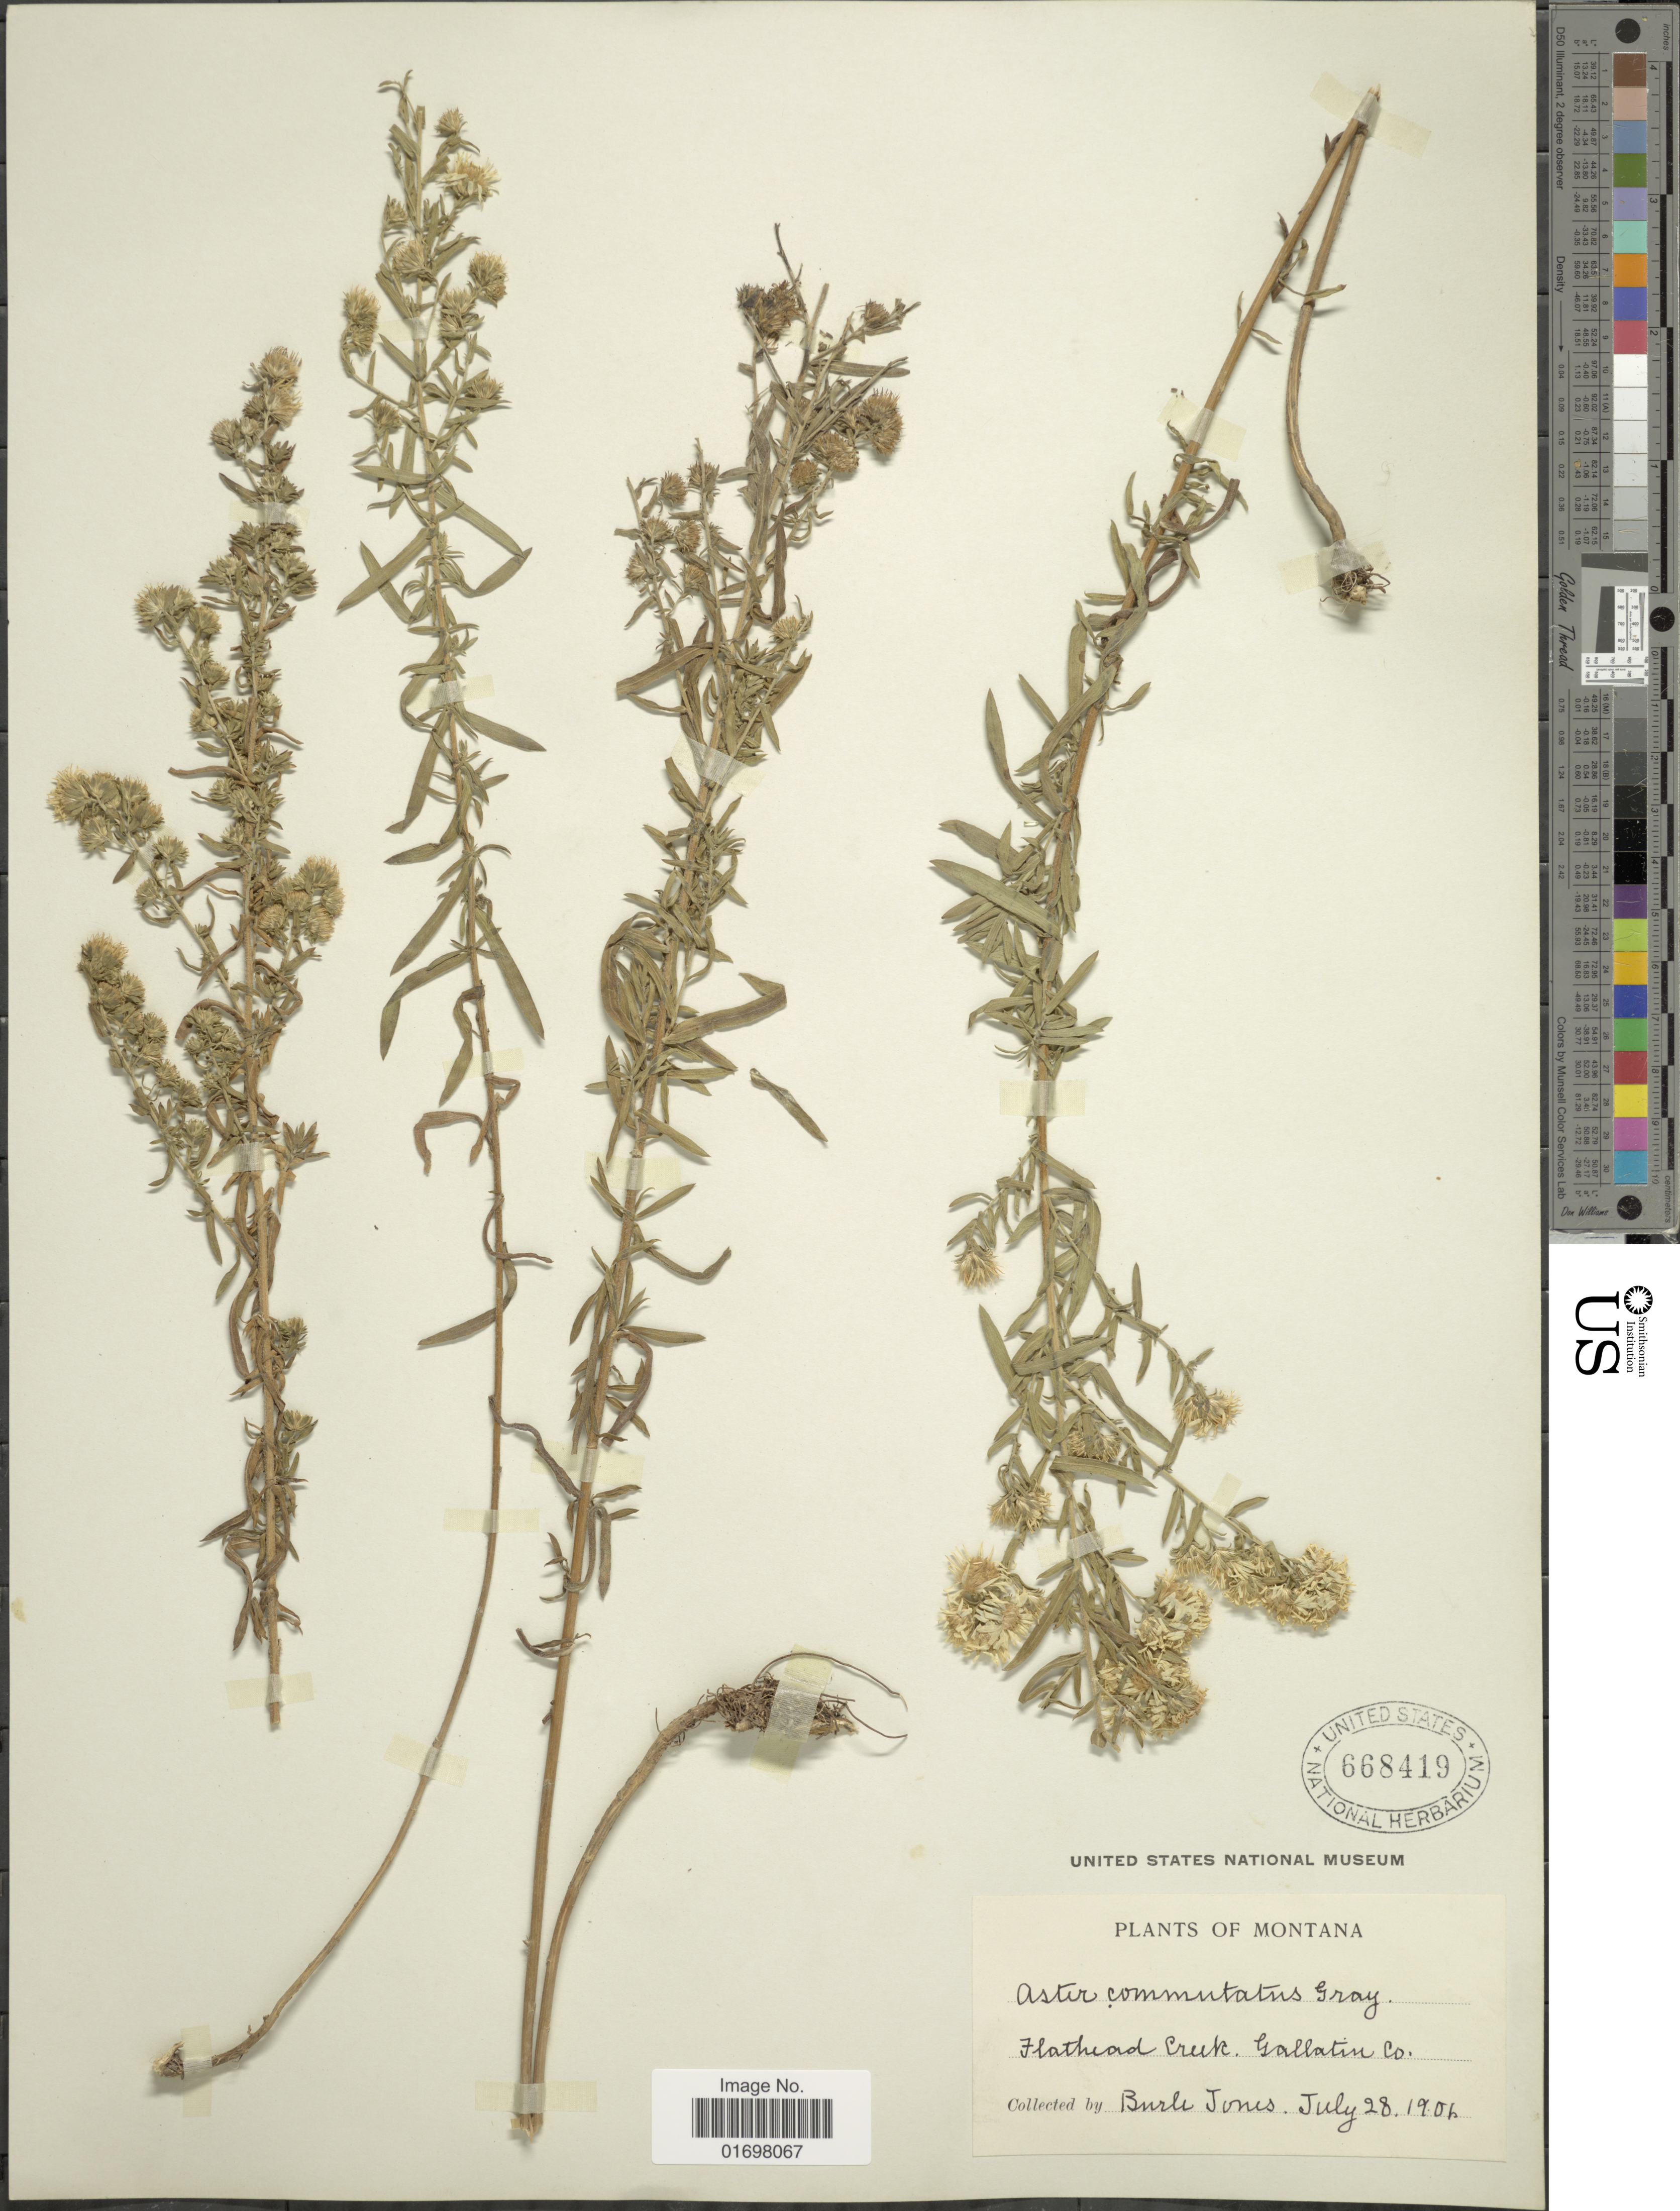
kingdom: Plantae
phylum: Tracheophyta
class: Magnoliopsida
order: Asterales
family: Asteraceae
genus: Symphyotrichum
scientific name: Symphyotrichum falcatum var. commutatum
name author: (Torr. & A. Gray) G.L. Nesom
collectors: B. E. Jones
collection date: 1906-07-28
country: United States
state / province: Montana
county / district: Gallatin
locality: Flathead Creek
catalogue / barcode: US 668419